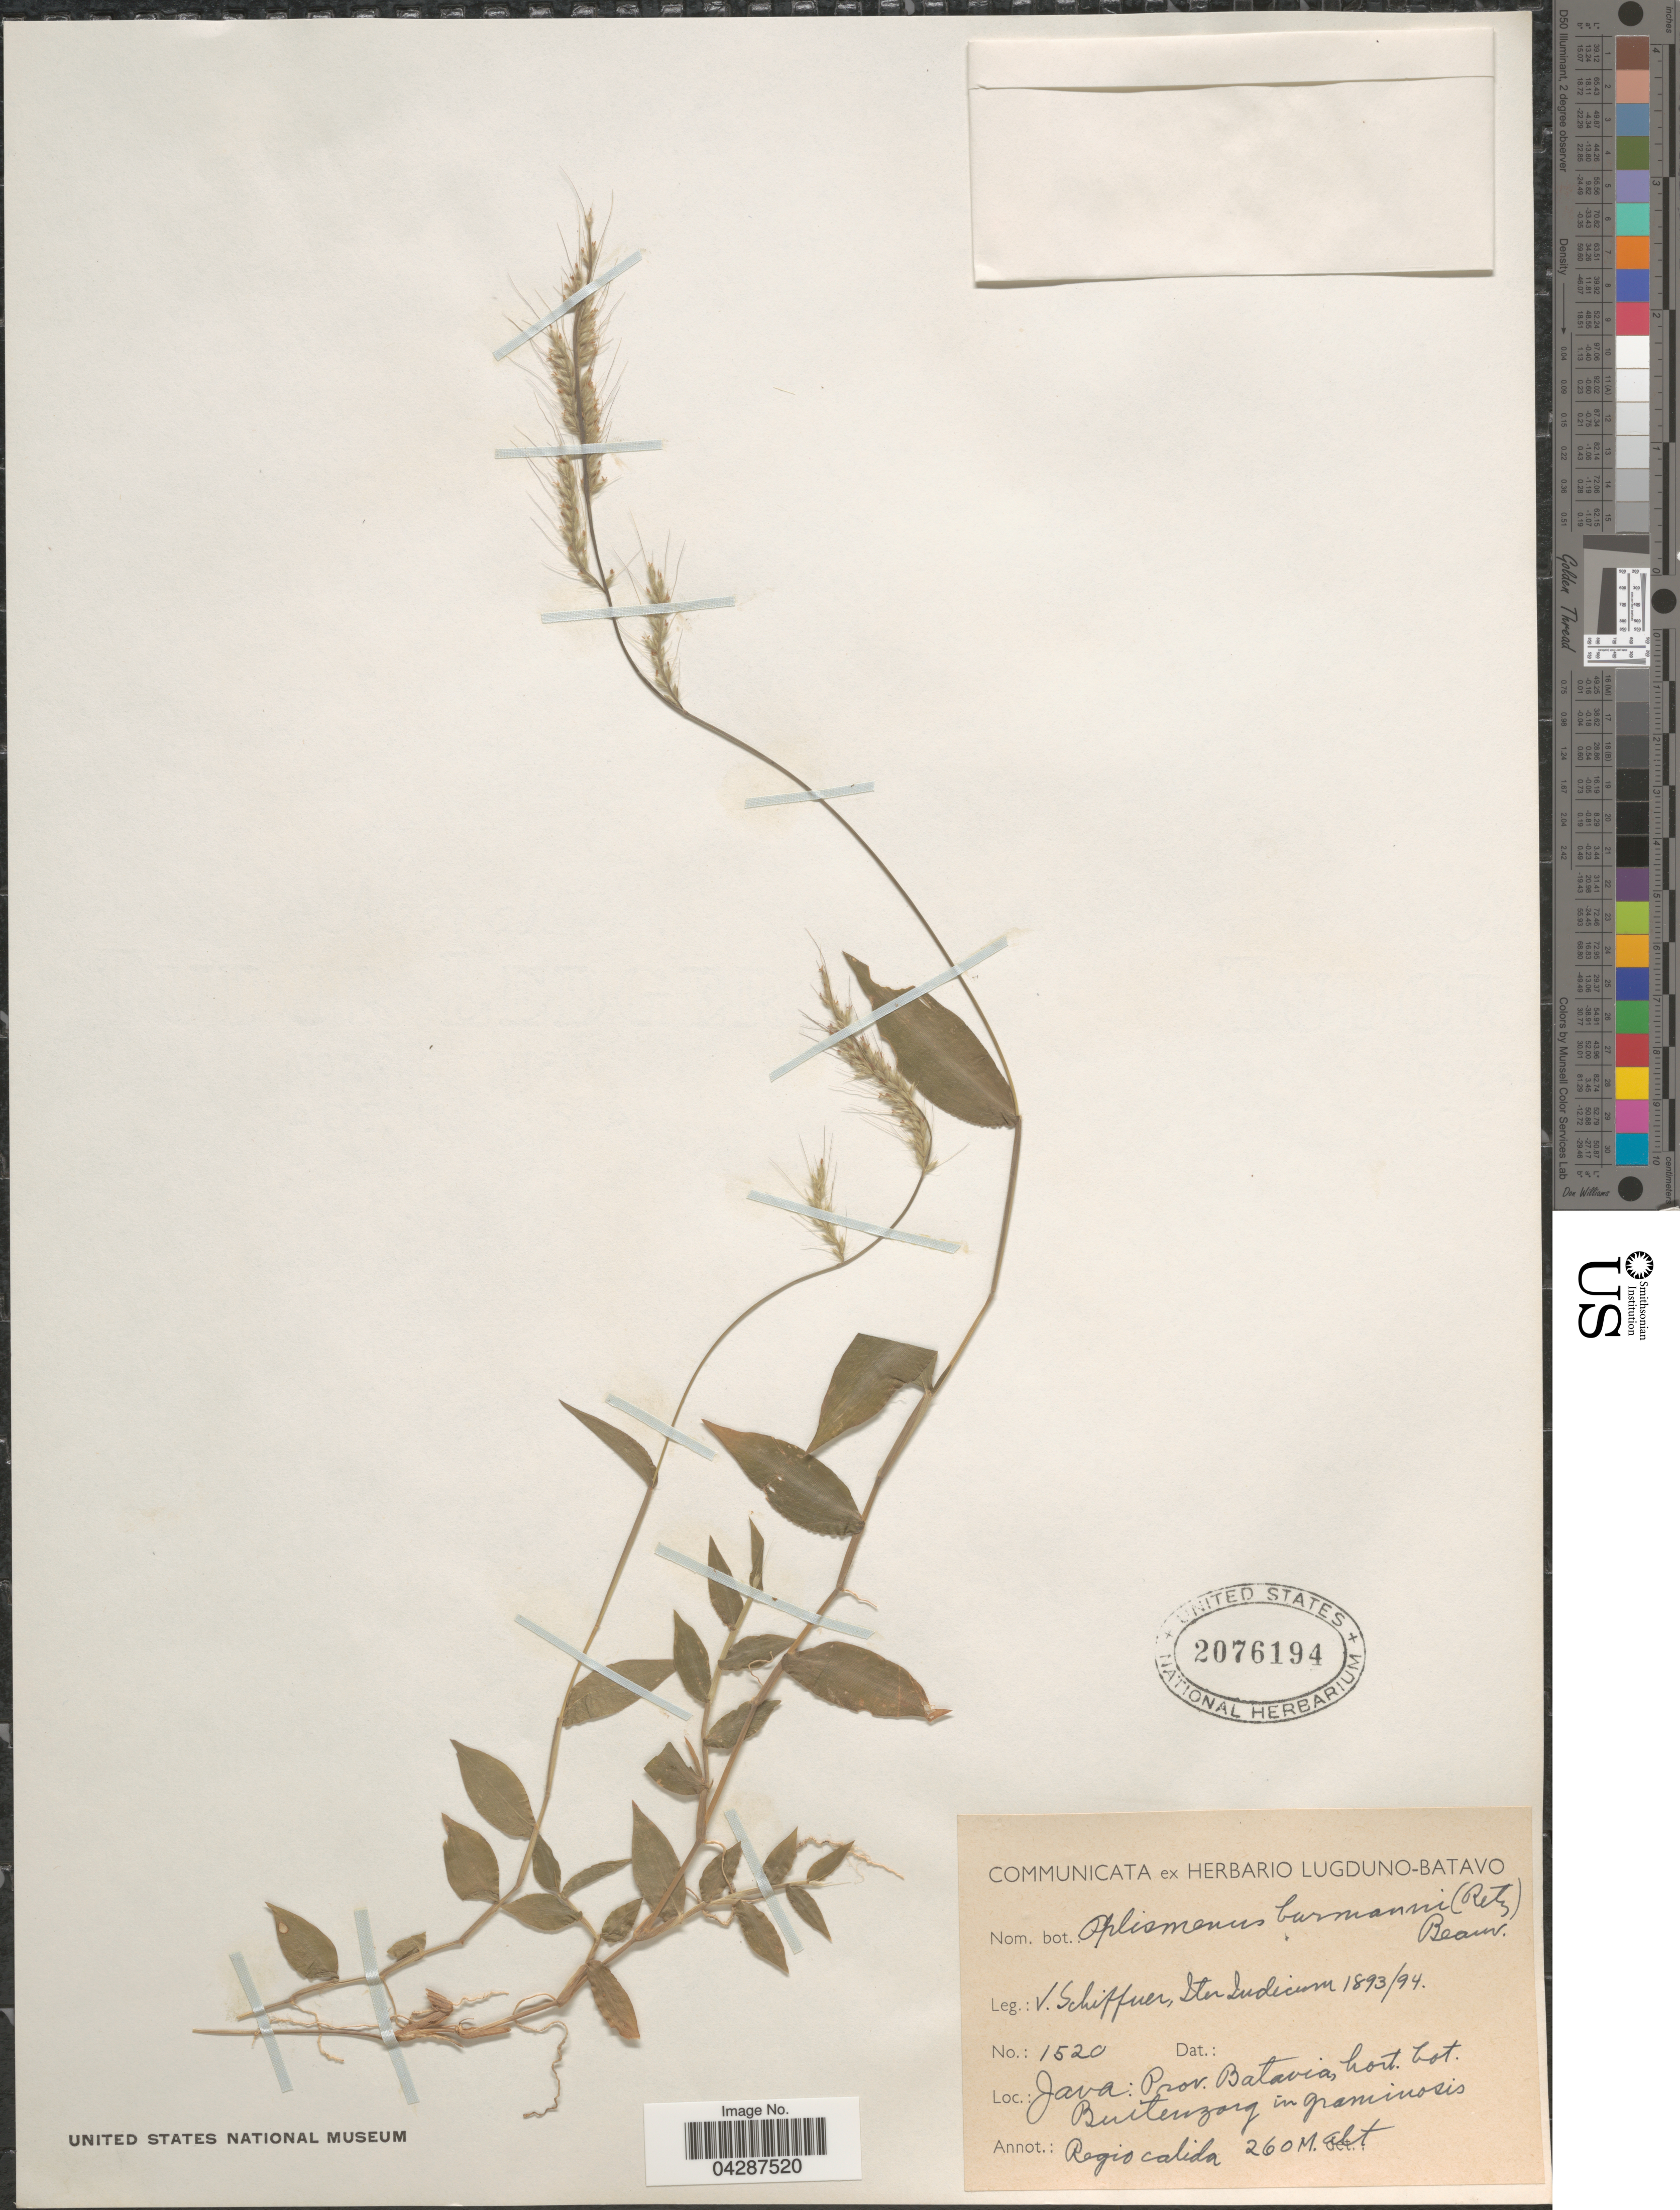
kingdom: Plantae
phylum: Tracheophyta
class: Liliopsida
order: Poales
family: Poaceae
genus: Oplismenus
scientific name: Oplismenus burmannii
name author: (Retz.) P. Beauv.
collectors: V. Schiffner & Inter Indicum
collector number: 1520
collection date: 1893/1894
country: Indonesia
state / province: Java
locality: Prov. Batavia, hort. bot. Buitenzorg in graminosis. Regio calida.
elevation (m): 260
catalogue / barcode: US 2076194